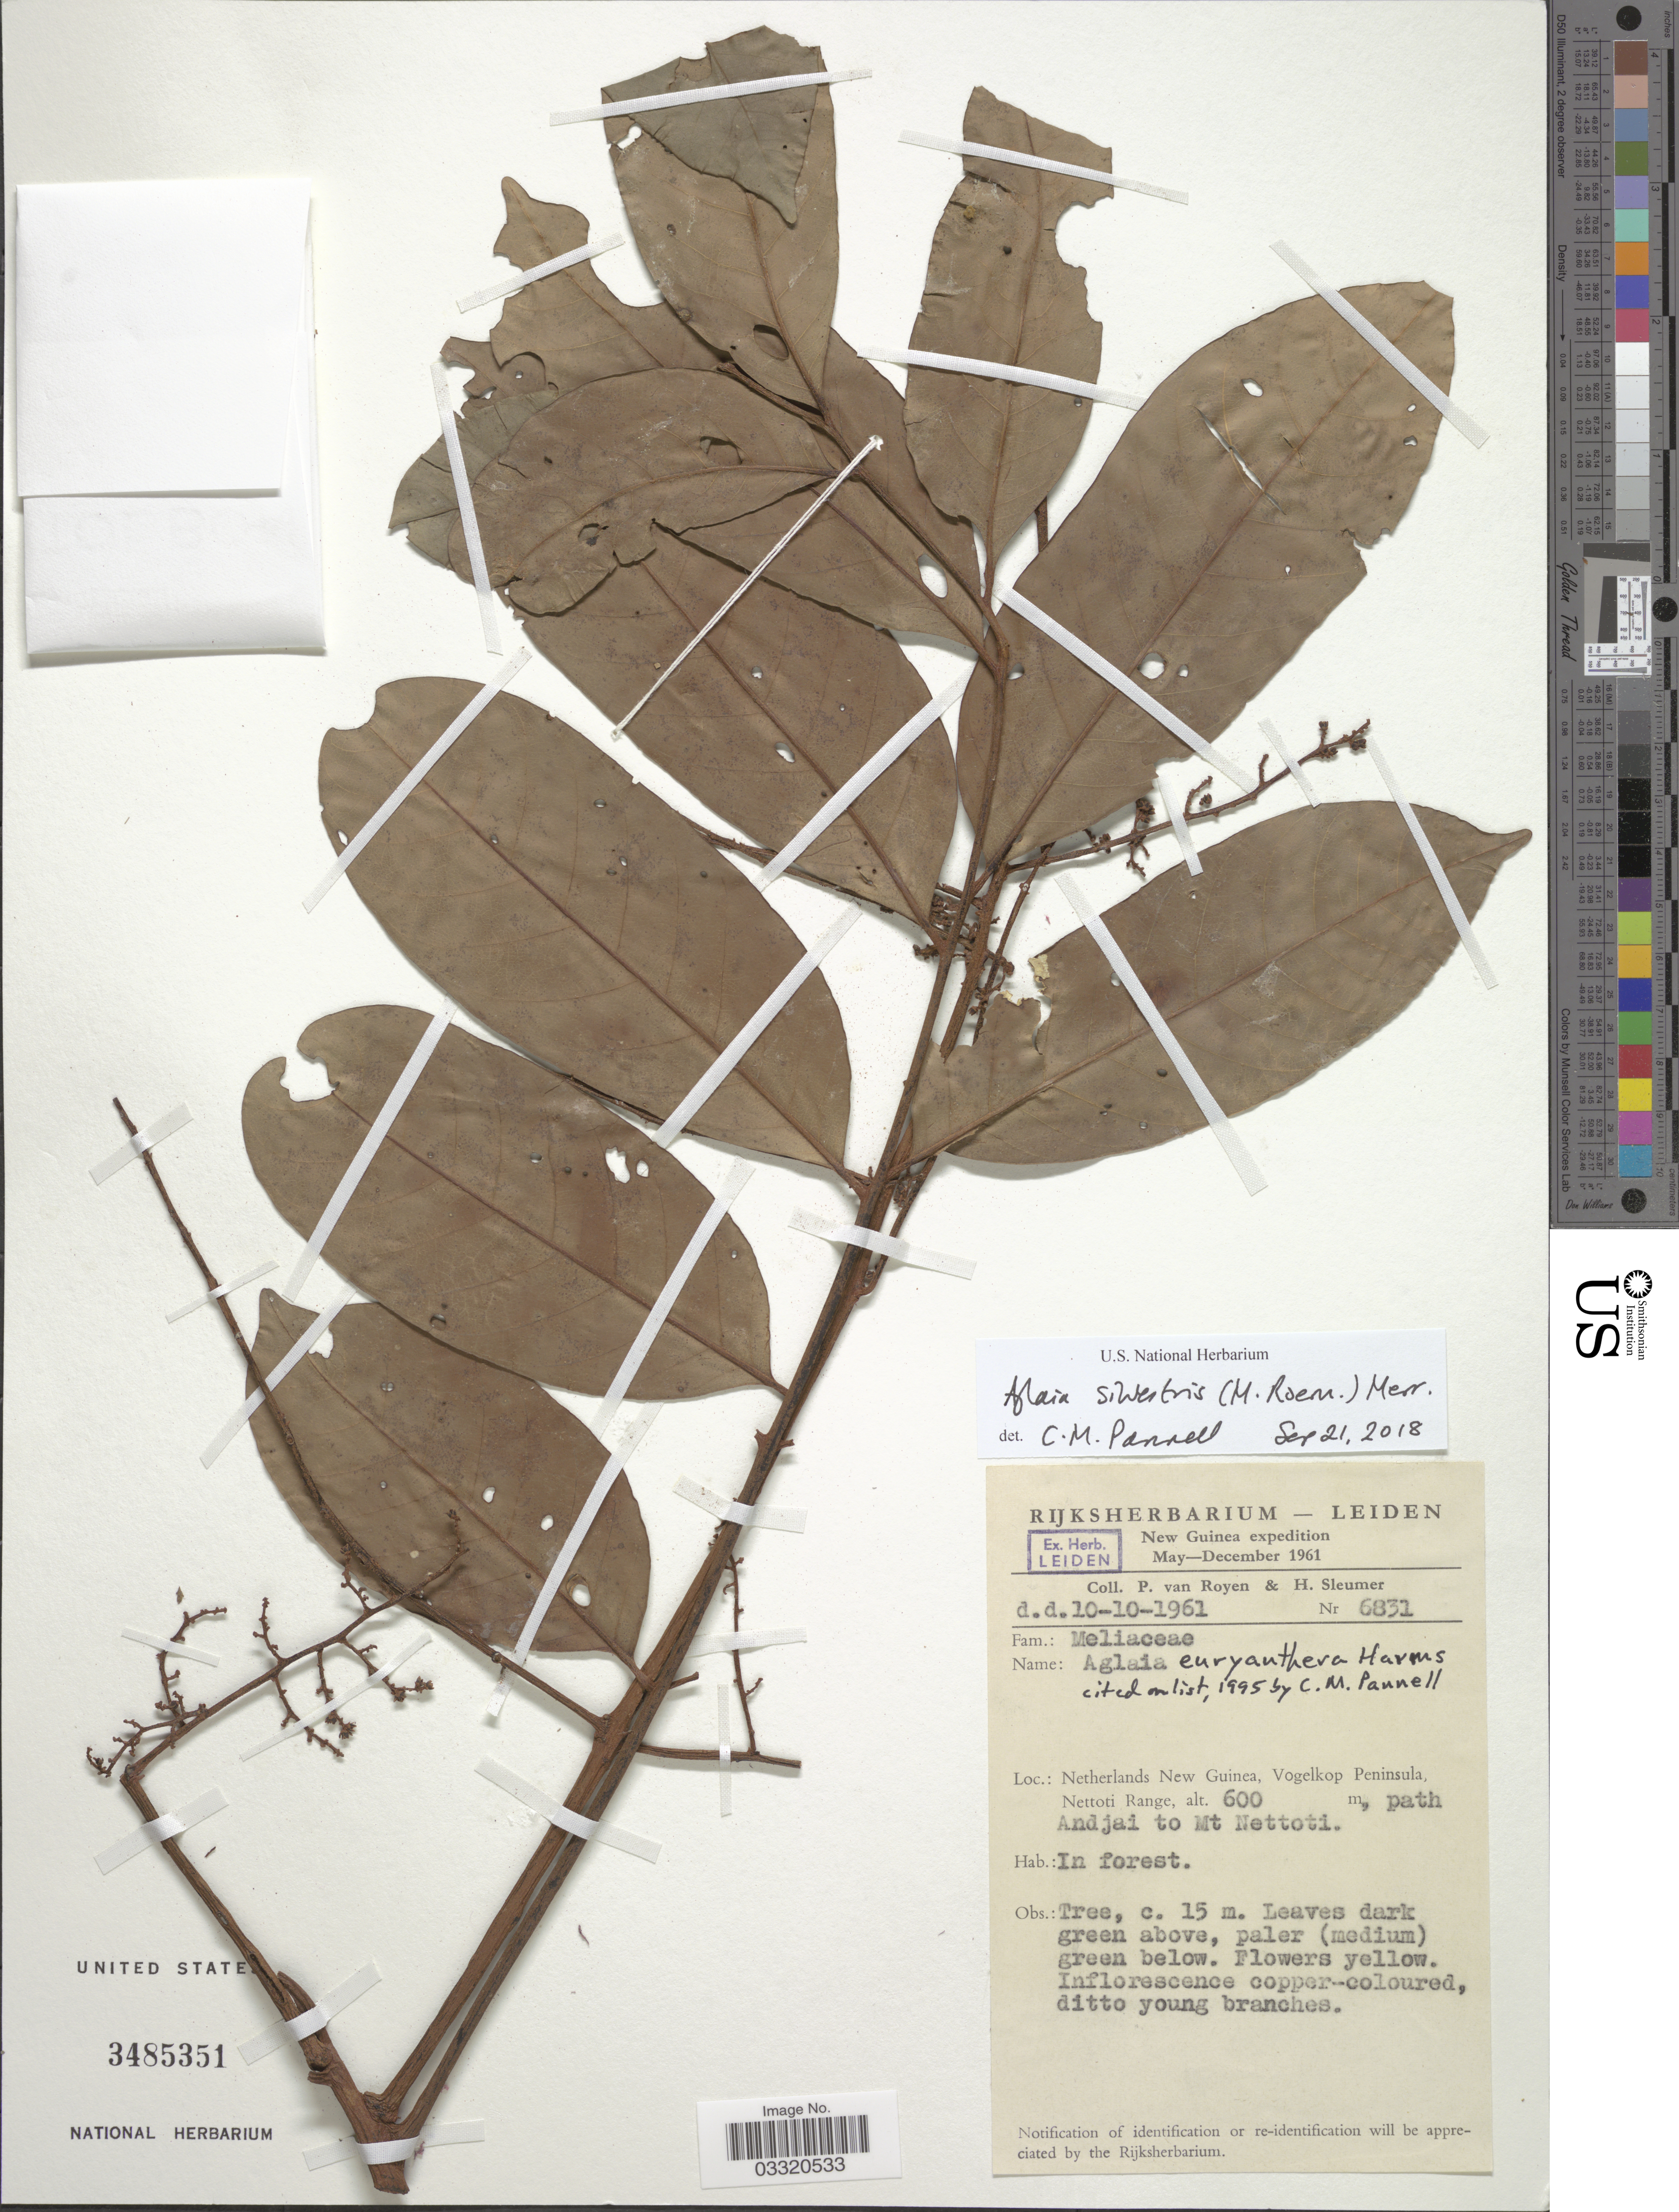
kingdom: Plantae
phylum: Tracheophyta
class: Magnoliopsida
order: Sapindales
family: Meliaceae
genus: Aglaia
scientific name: Aglaia silvestris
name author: (M. Roem.) Merr.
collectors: P. van Royen & H. O. Sleumer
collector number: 6831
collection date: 1961-10-10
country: Indonesia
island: New Guinea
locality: New Guinea. Netherlands New Guinea, Vogelkop Peninsula, Nettoti Range, path Andjai to Mt Nettoti.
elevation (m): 600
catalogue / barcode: US 3485351